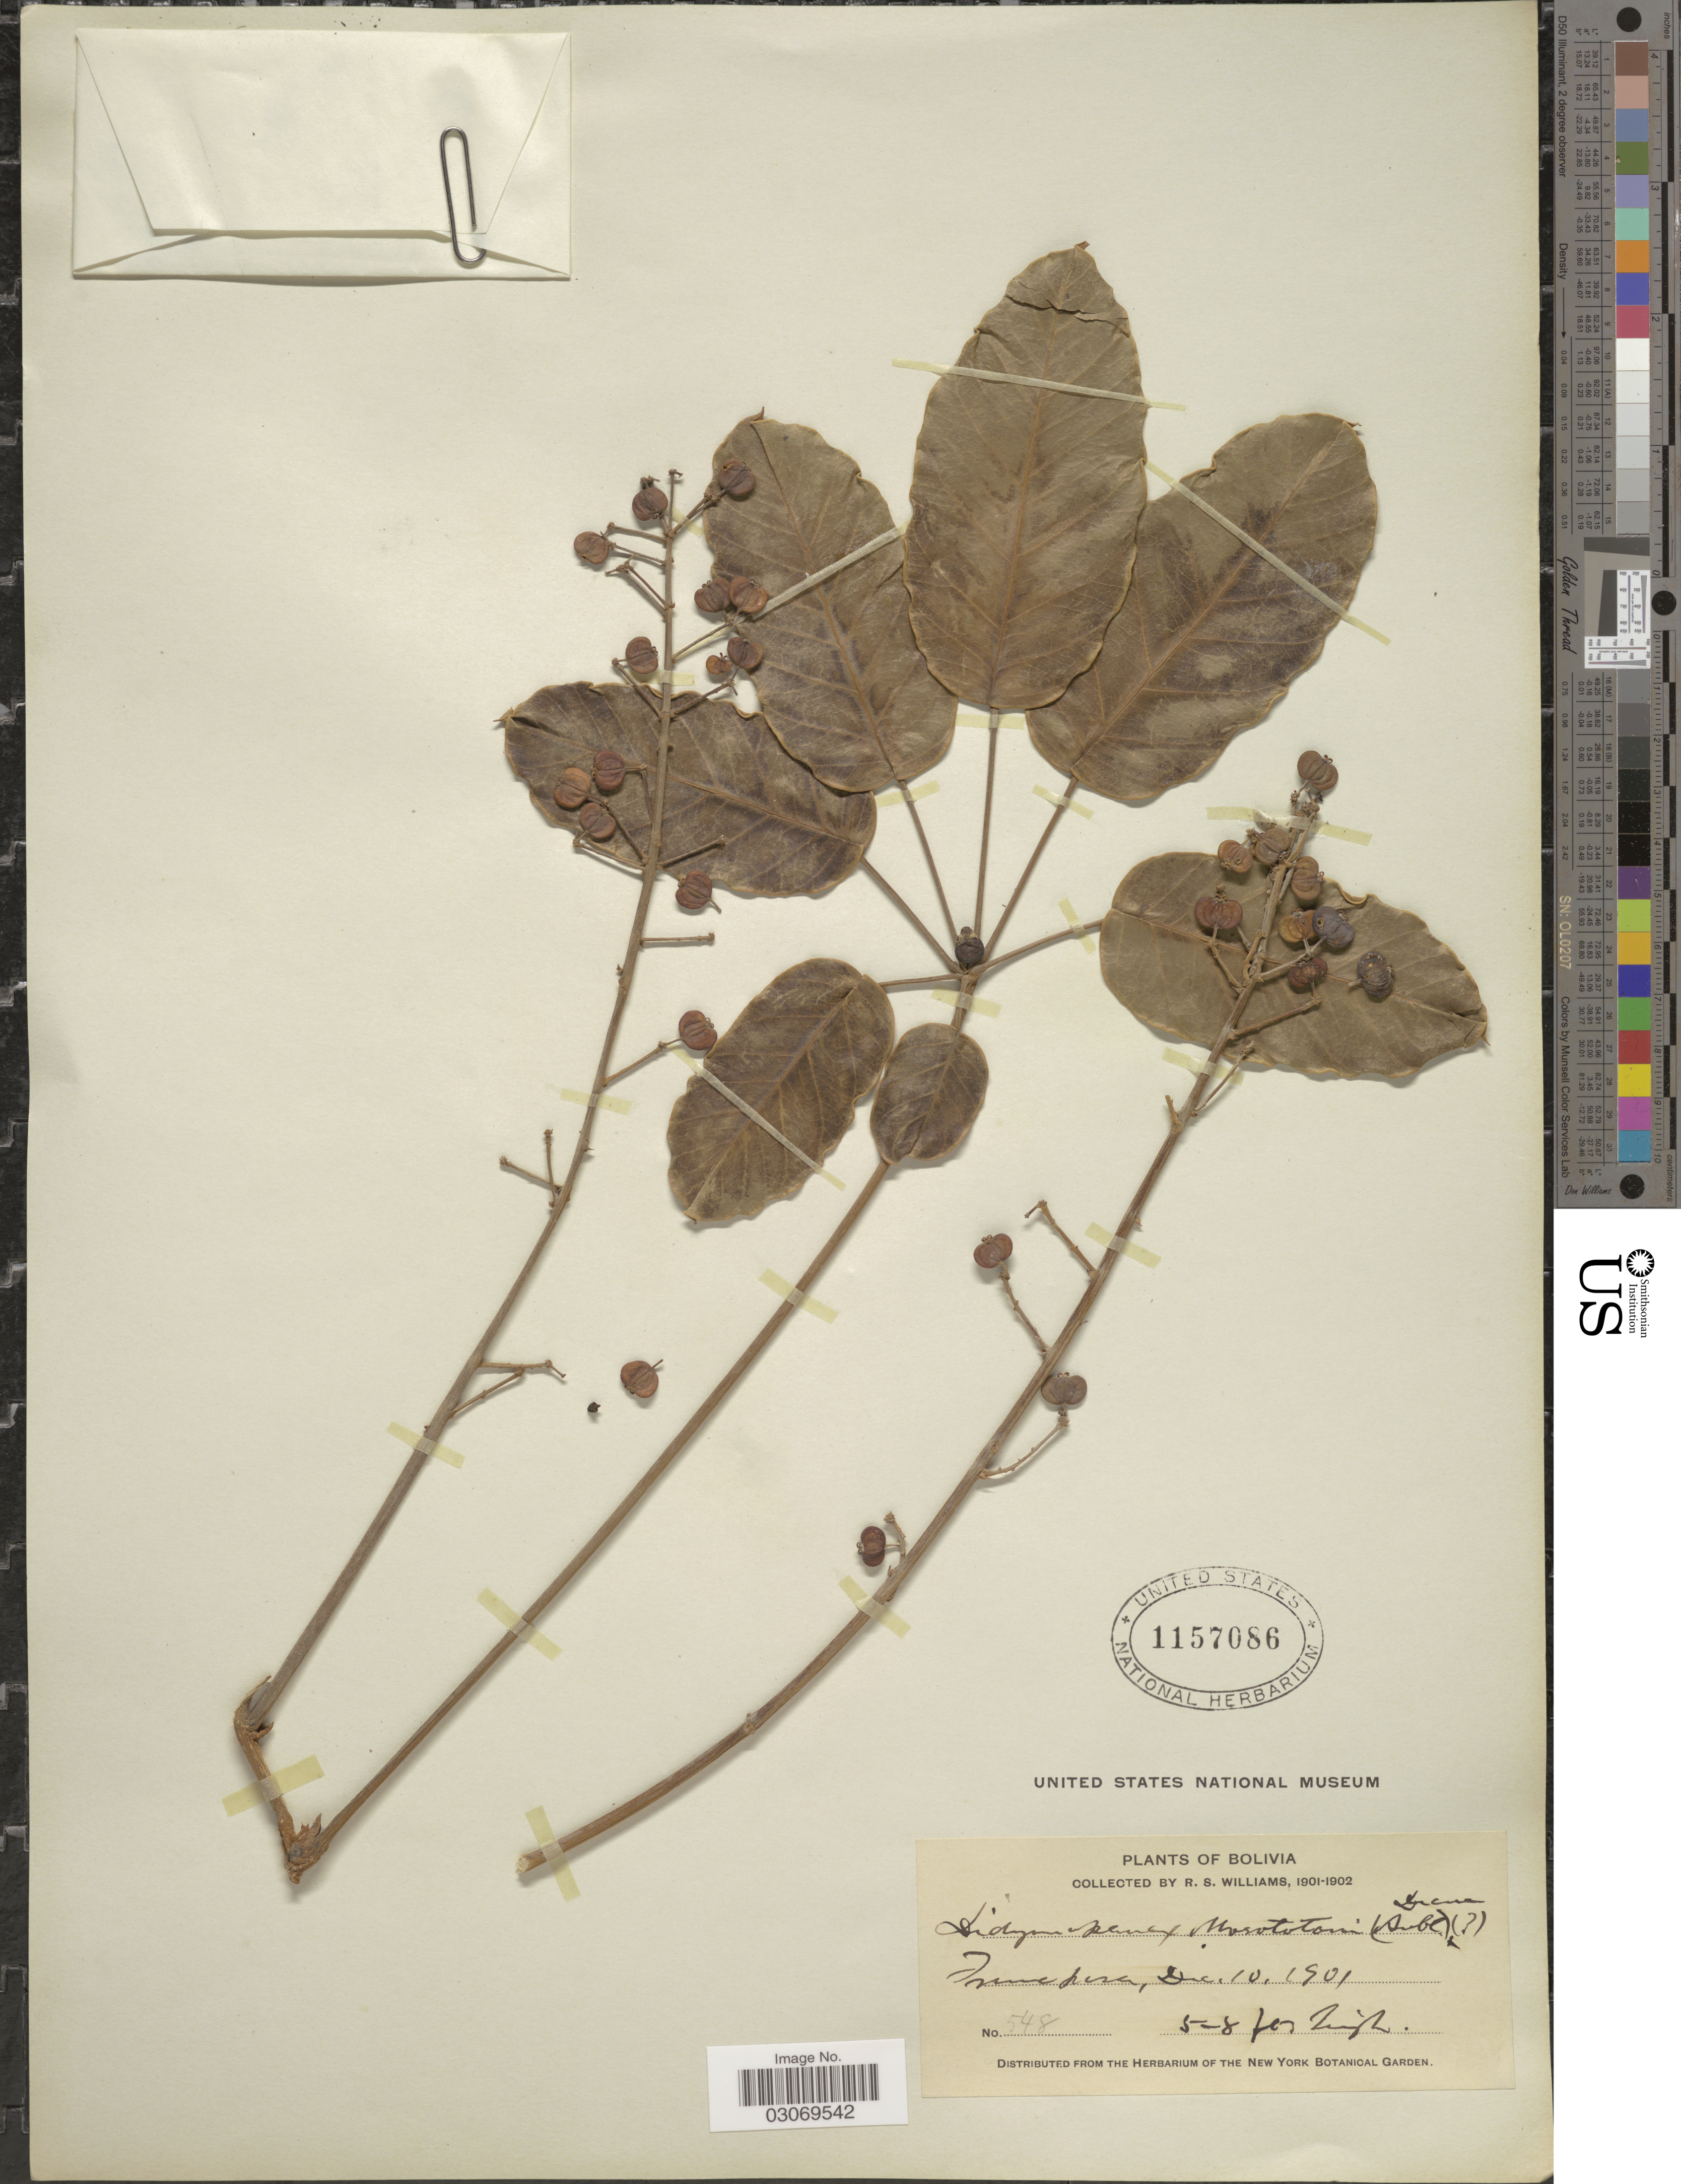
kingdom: Plantae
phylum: Tracheophyta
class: Magnoliopsida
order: Apiales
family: Araliaceae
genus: Schefflera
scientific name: Schefflera morototoni (Aubl.) Maguire, Steyerm. & Frodin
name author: (Aubl.) Maguire et al.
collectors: R. S. Williams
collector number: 548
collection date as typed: Dec. 10, 1901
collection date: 1901-12-10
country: Bolivia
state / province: La Paz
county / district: Iturralde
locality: Tumupasa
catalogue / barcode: US 1157086